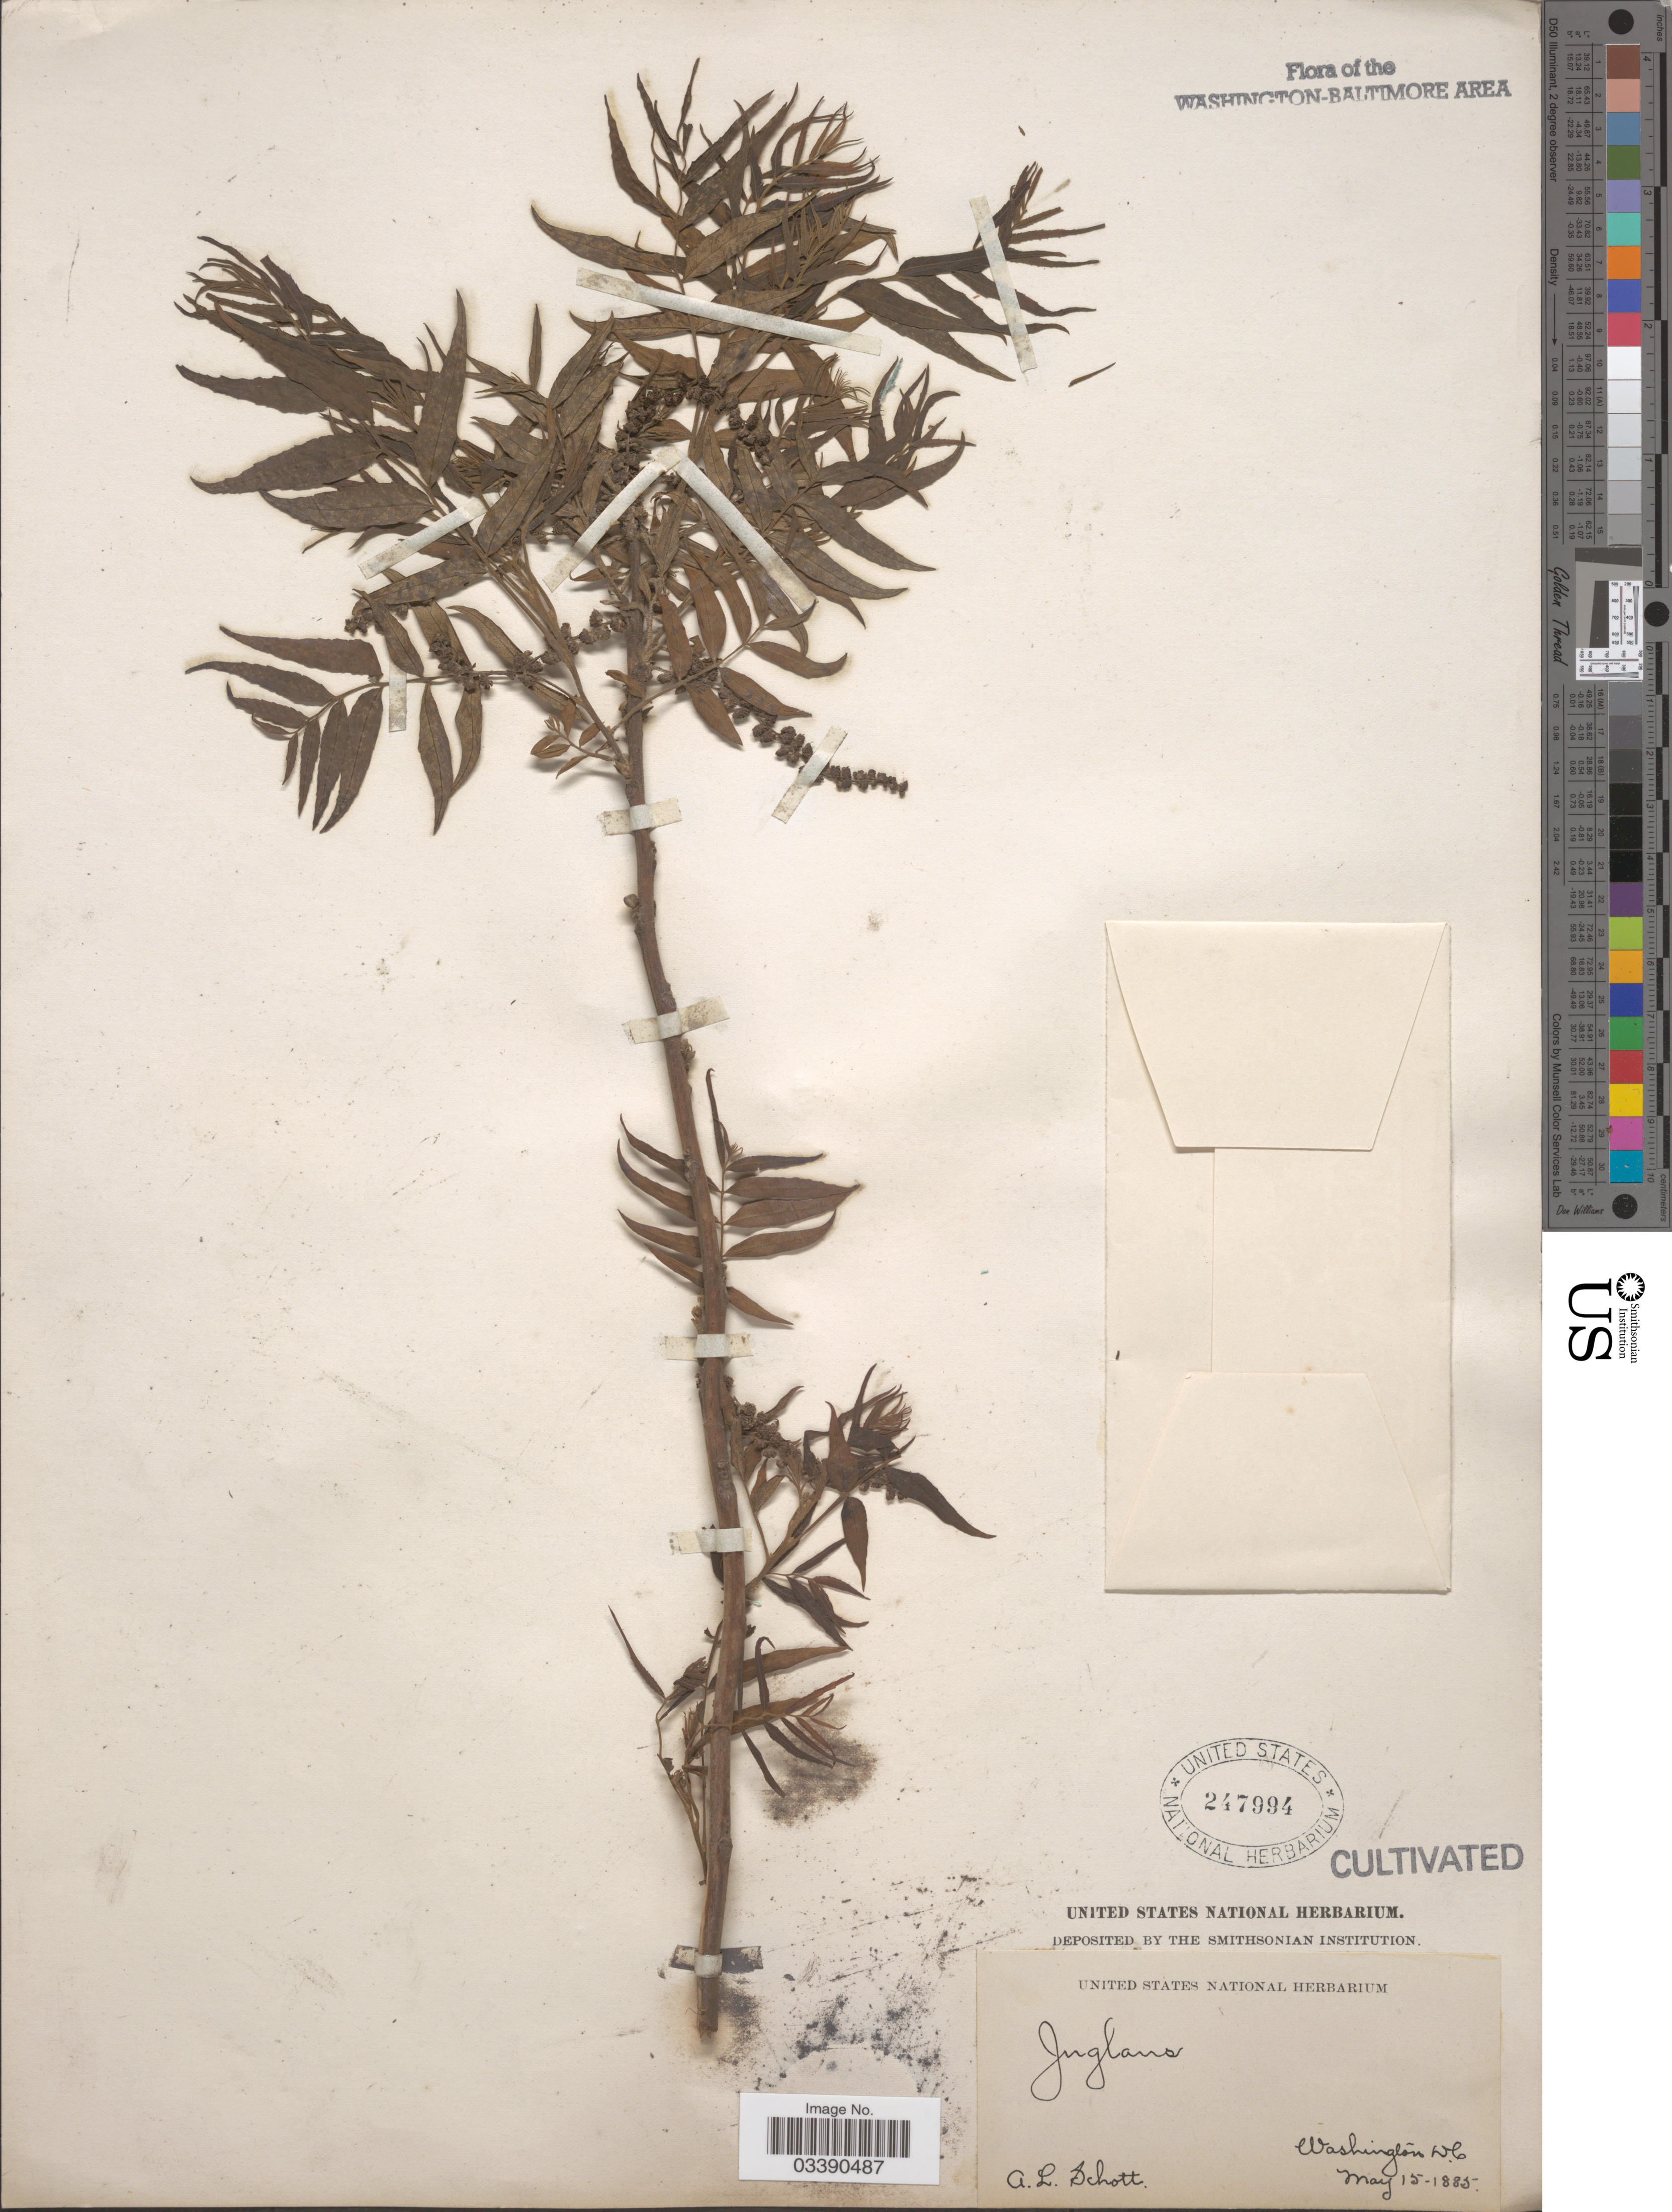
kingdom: Plantae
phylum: Tracheophyta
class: Magnoliopsida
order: Fagales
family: Juglandaceae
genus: Juglans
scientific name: Juglans sp.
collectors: A. L. Schott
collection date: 1885-05-15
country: United States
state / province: District of Columbia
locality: Washington D.C.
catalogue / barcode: US 247994